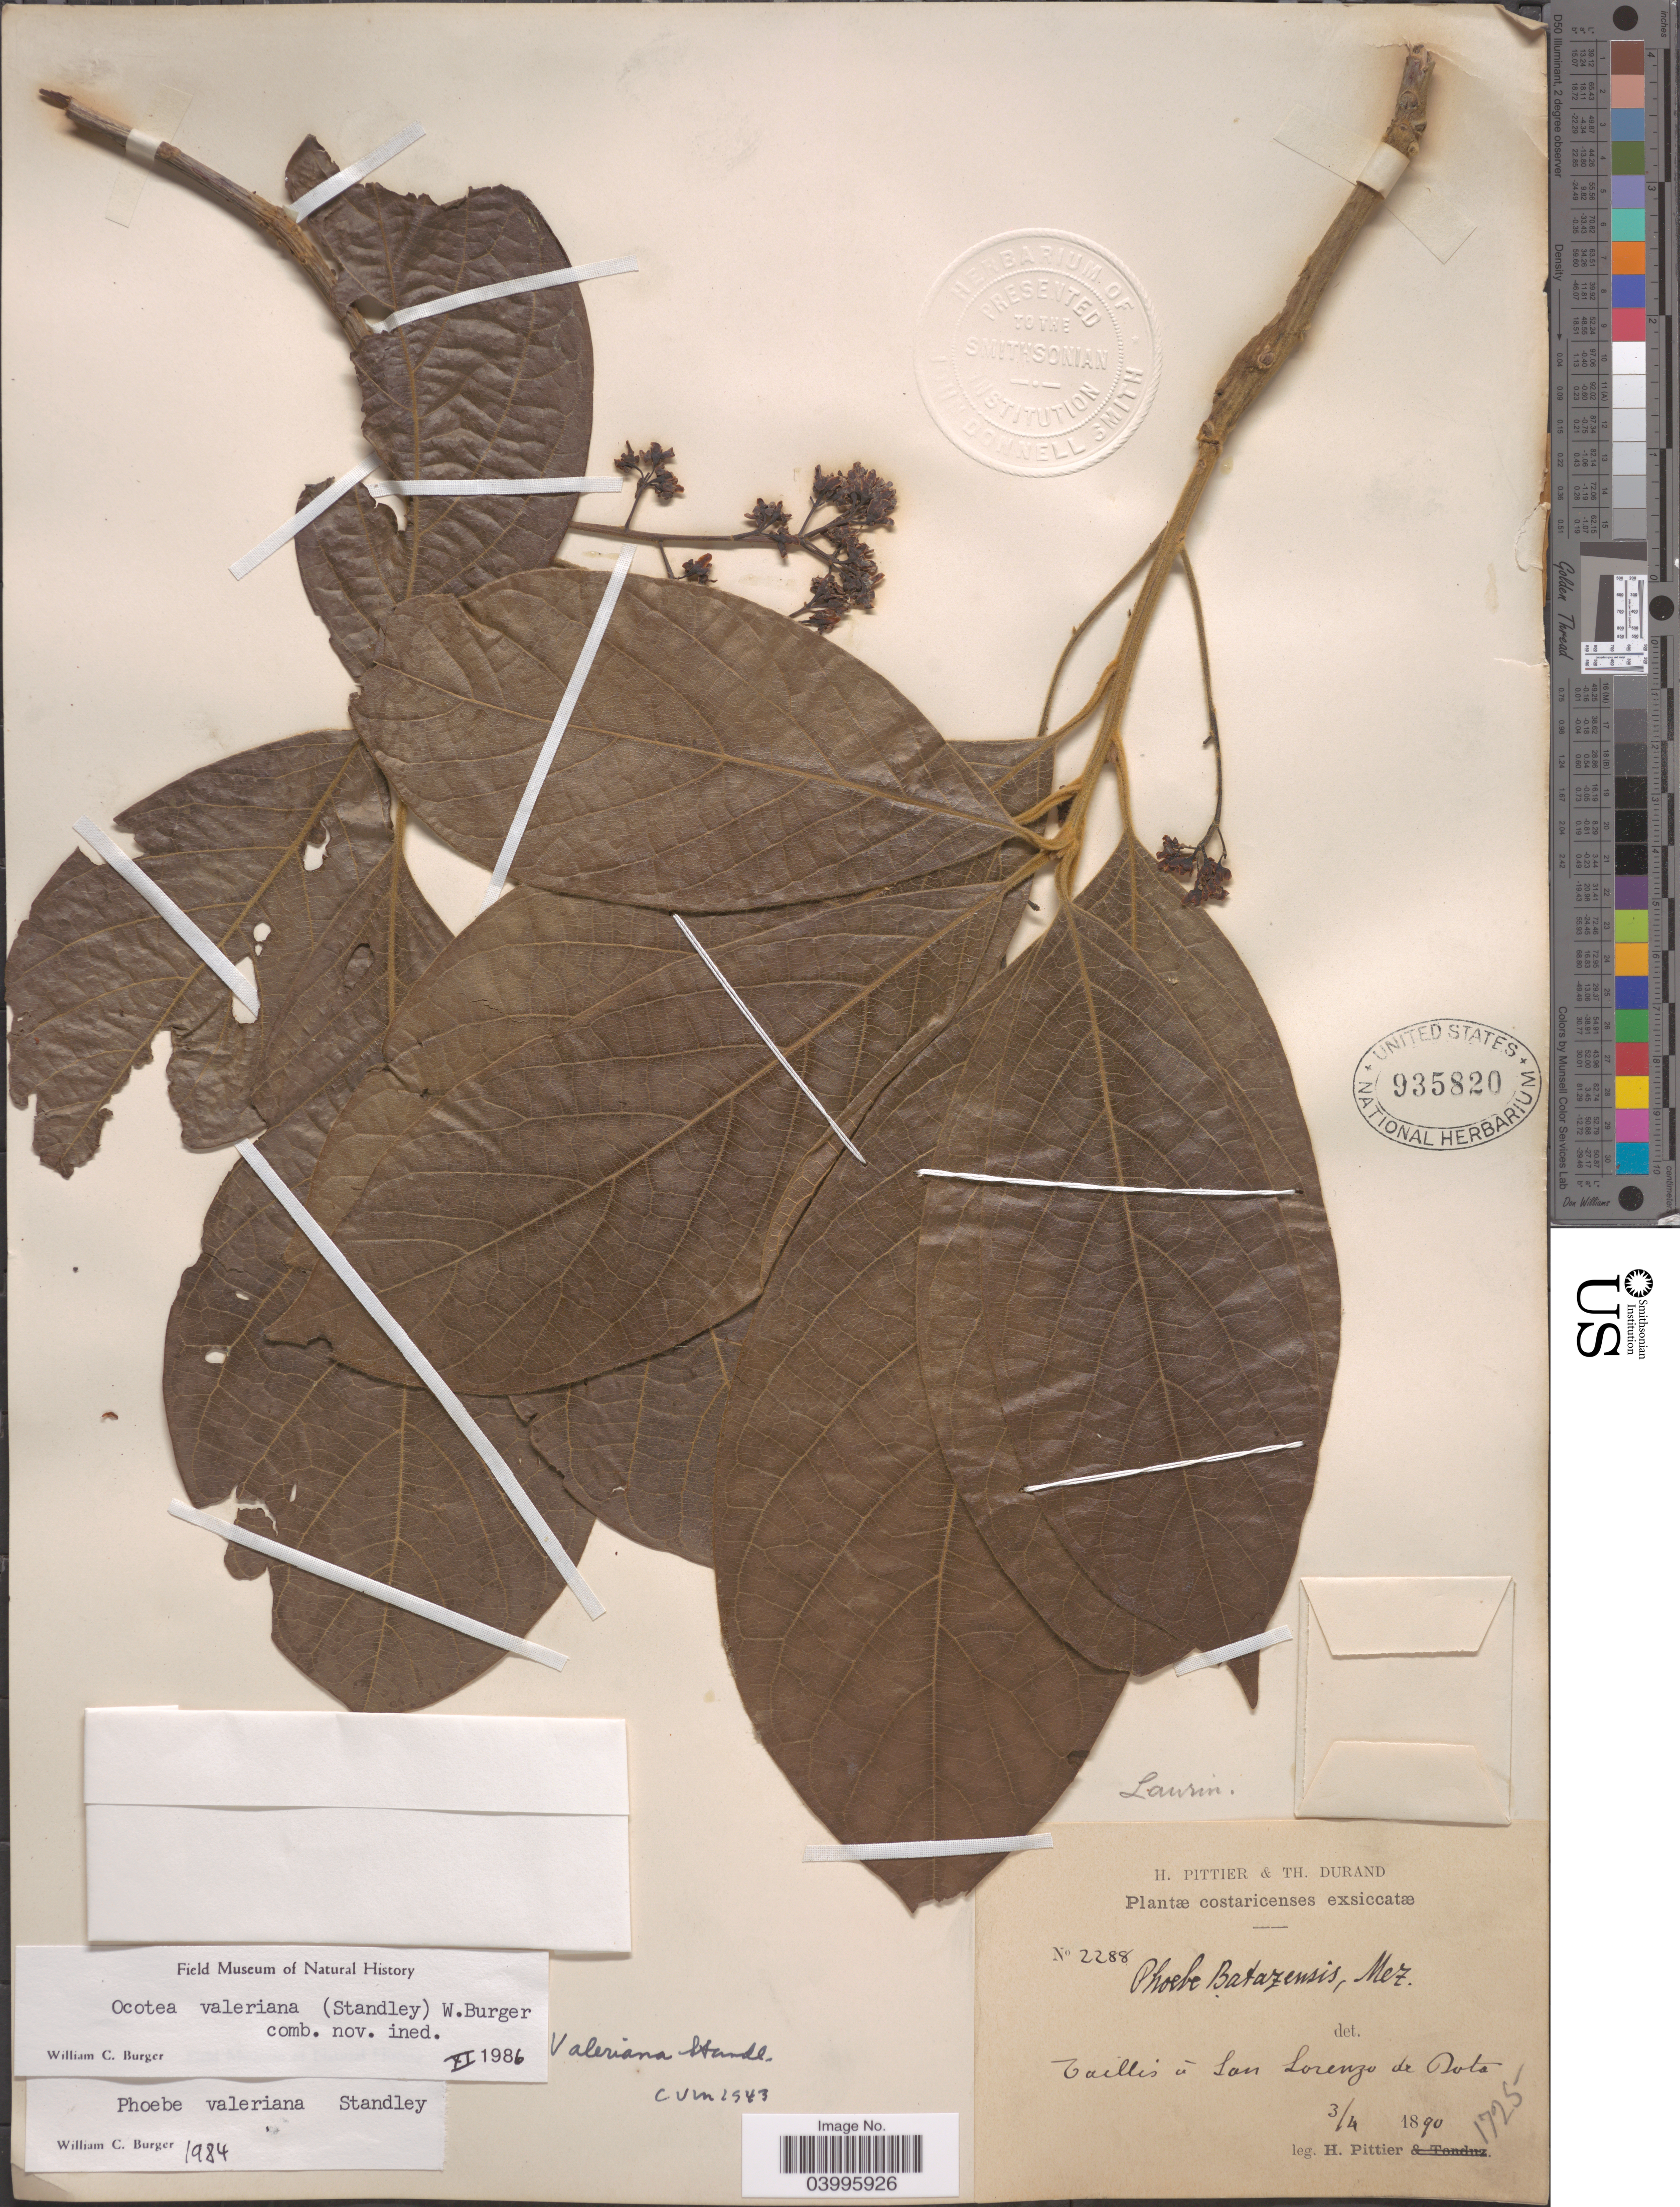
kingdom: Plantae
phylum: Tracheophyta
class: Magnoliopsida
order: Laurales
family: Lauraceae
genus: Ocotea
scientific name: Ocotea valeriana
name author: (Standl.) W.C. Burger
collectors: H. F. Pittier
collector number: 2288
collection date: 1890-04-03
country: Costa Rica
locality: Tailles á San Lorenzo de Dota.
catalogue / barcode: US 935820